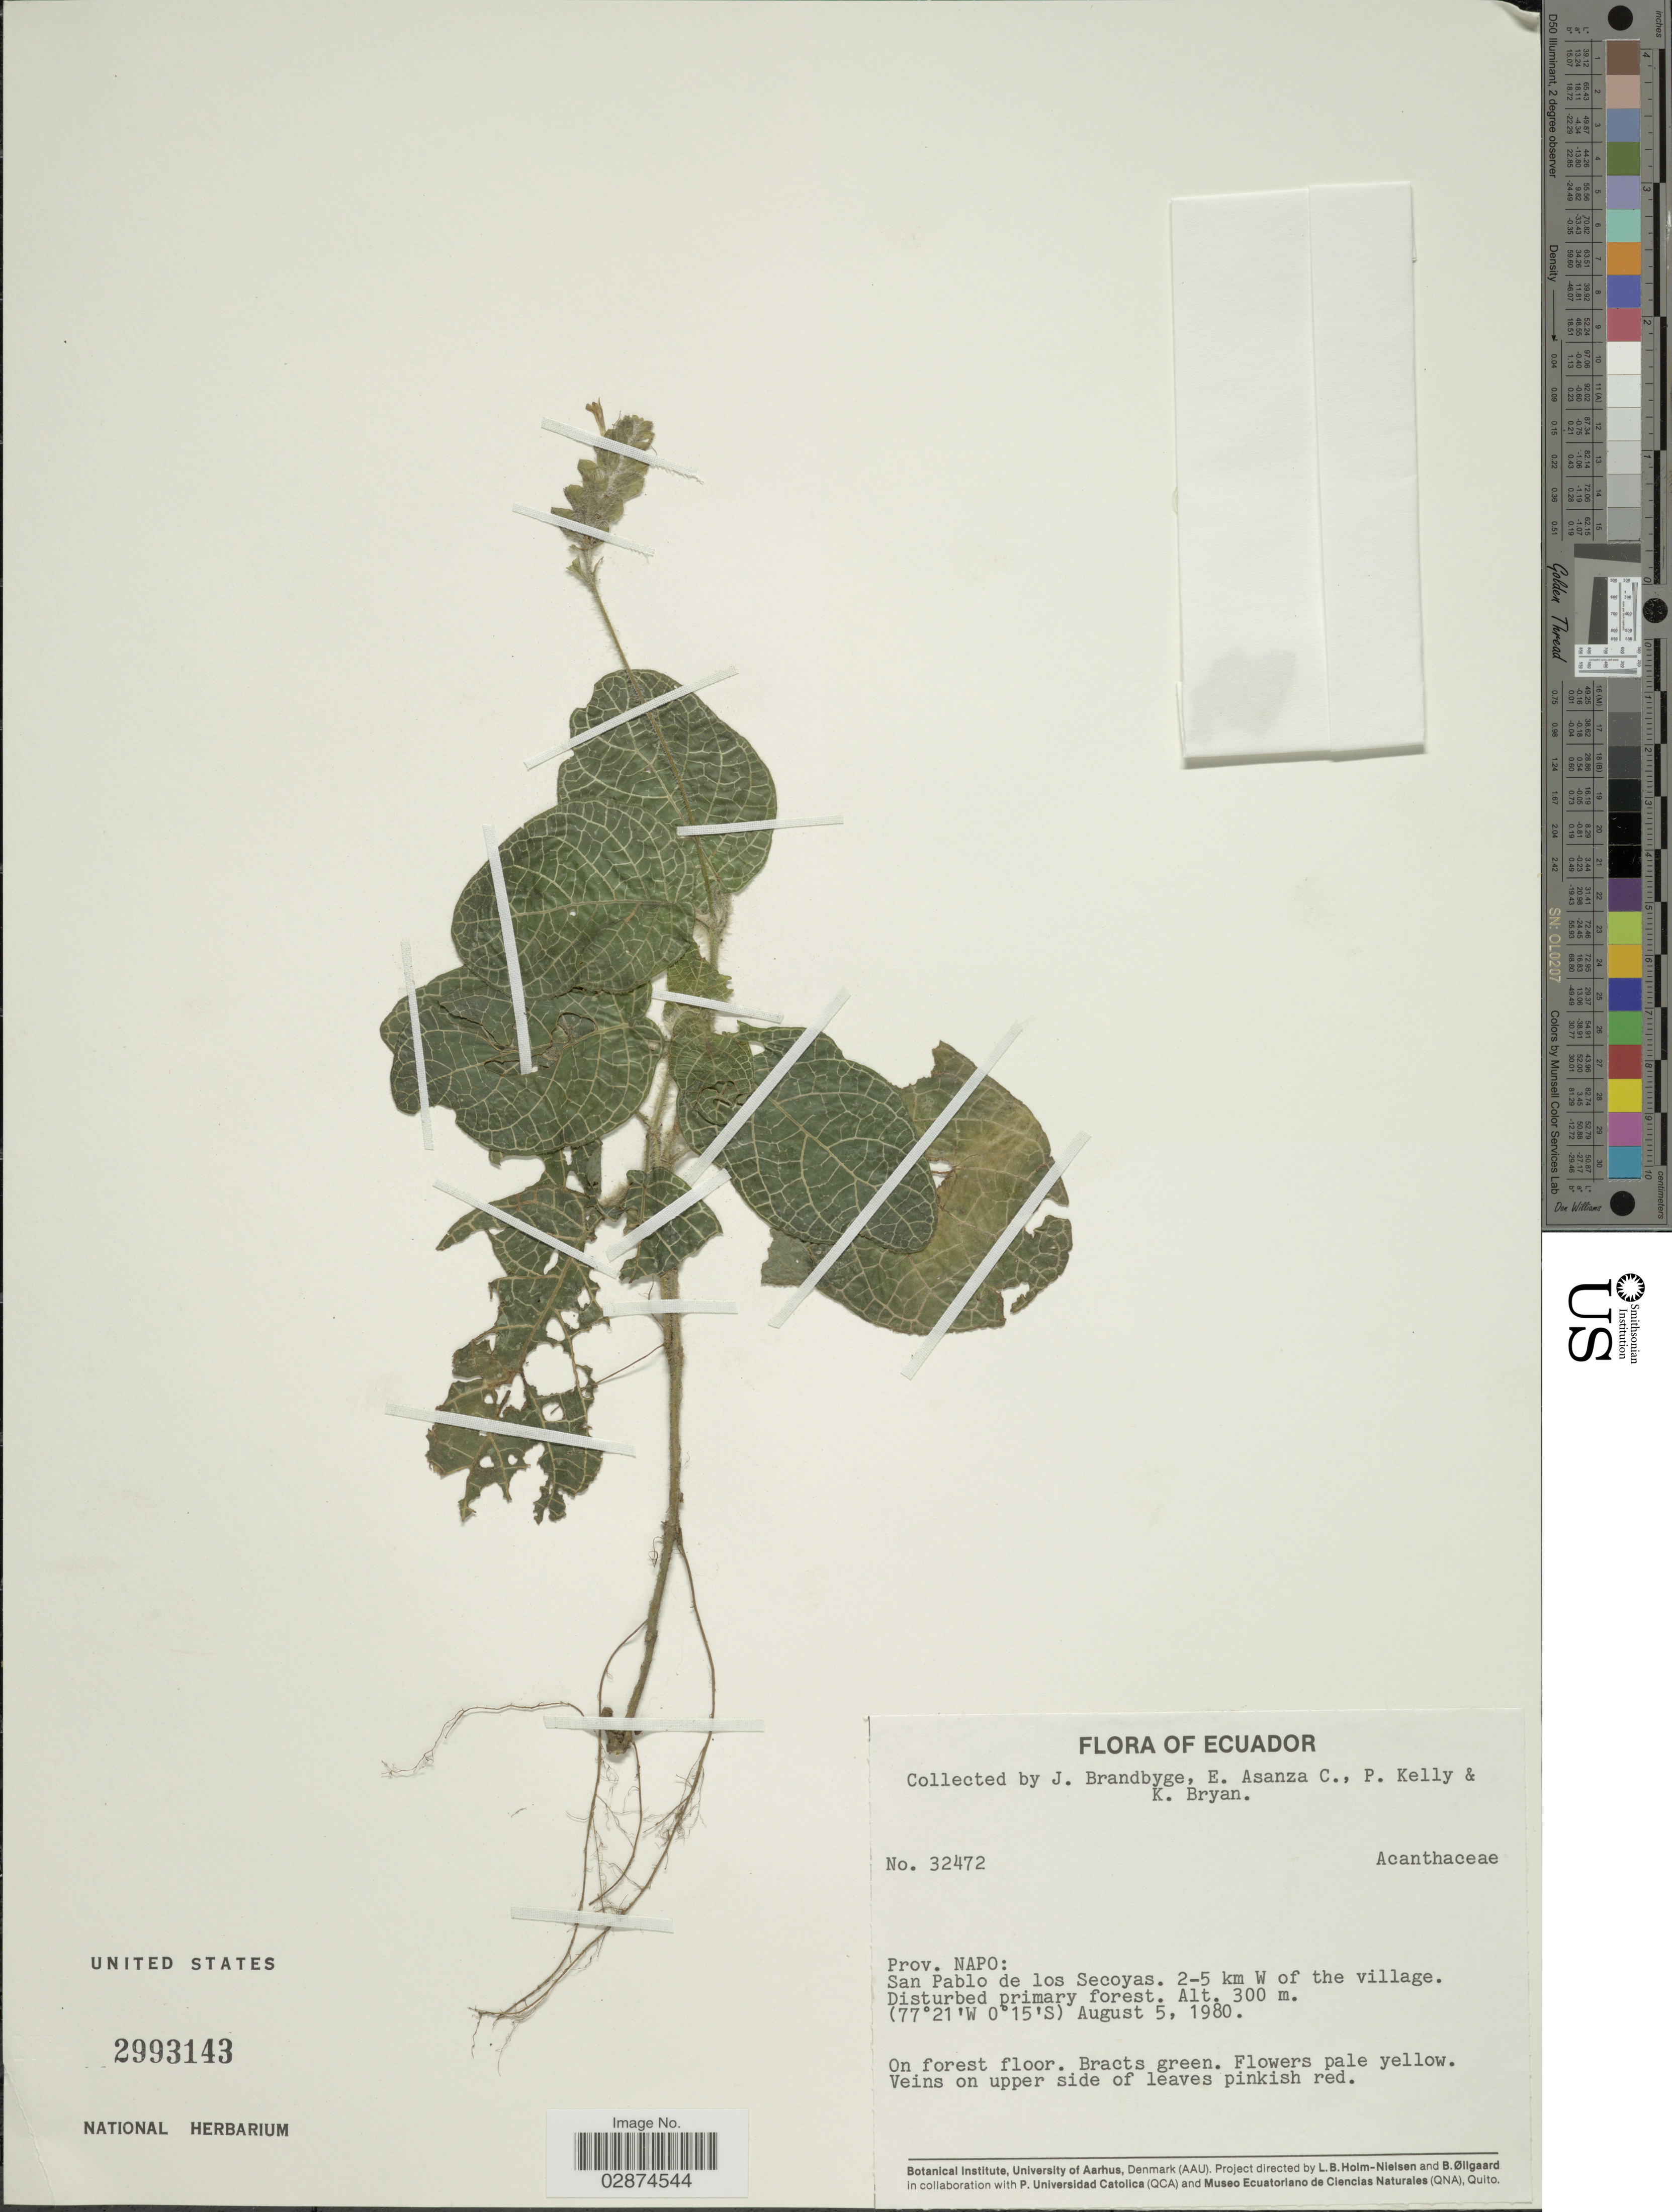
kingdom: Plantae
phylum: Tracheophyta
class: Magnoliopsida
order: Lamiales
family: Acanthaceae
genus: Fittonia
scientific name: Fittonia albivenis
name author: (Lindl. ex Veitch) Brummitt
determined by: Strong, Mark T., (BOT), Smithsonian Institution - National Museum of Natural History (UNITED STATES)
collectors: J. Brandbyge, E. Asanza C., P. Kelly & K. Bryan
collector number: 32472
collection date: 1980-08-05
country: Ecuador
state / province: Napo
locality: San Pablo de los Secoyas. 2-5 km W of the village.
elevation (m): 300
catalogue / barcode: US 2993143